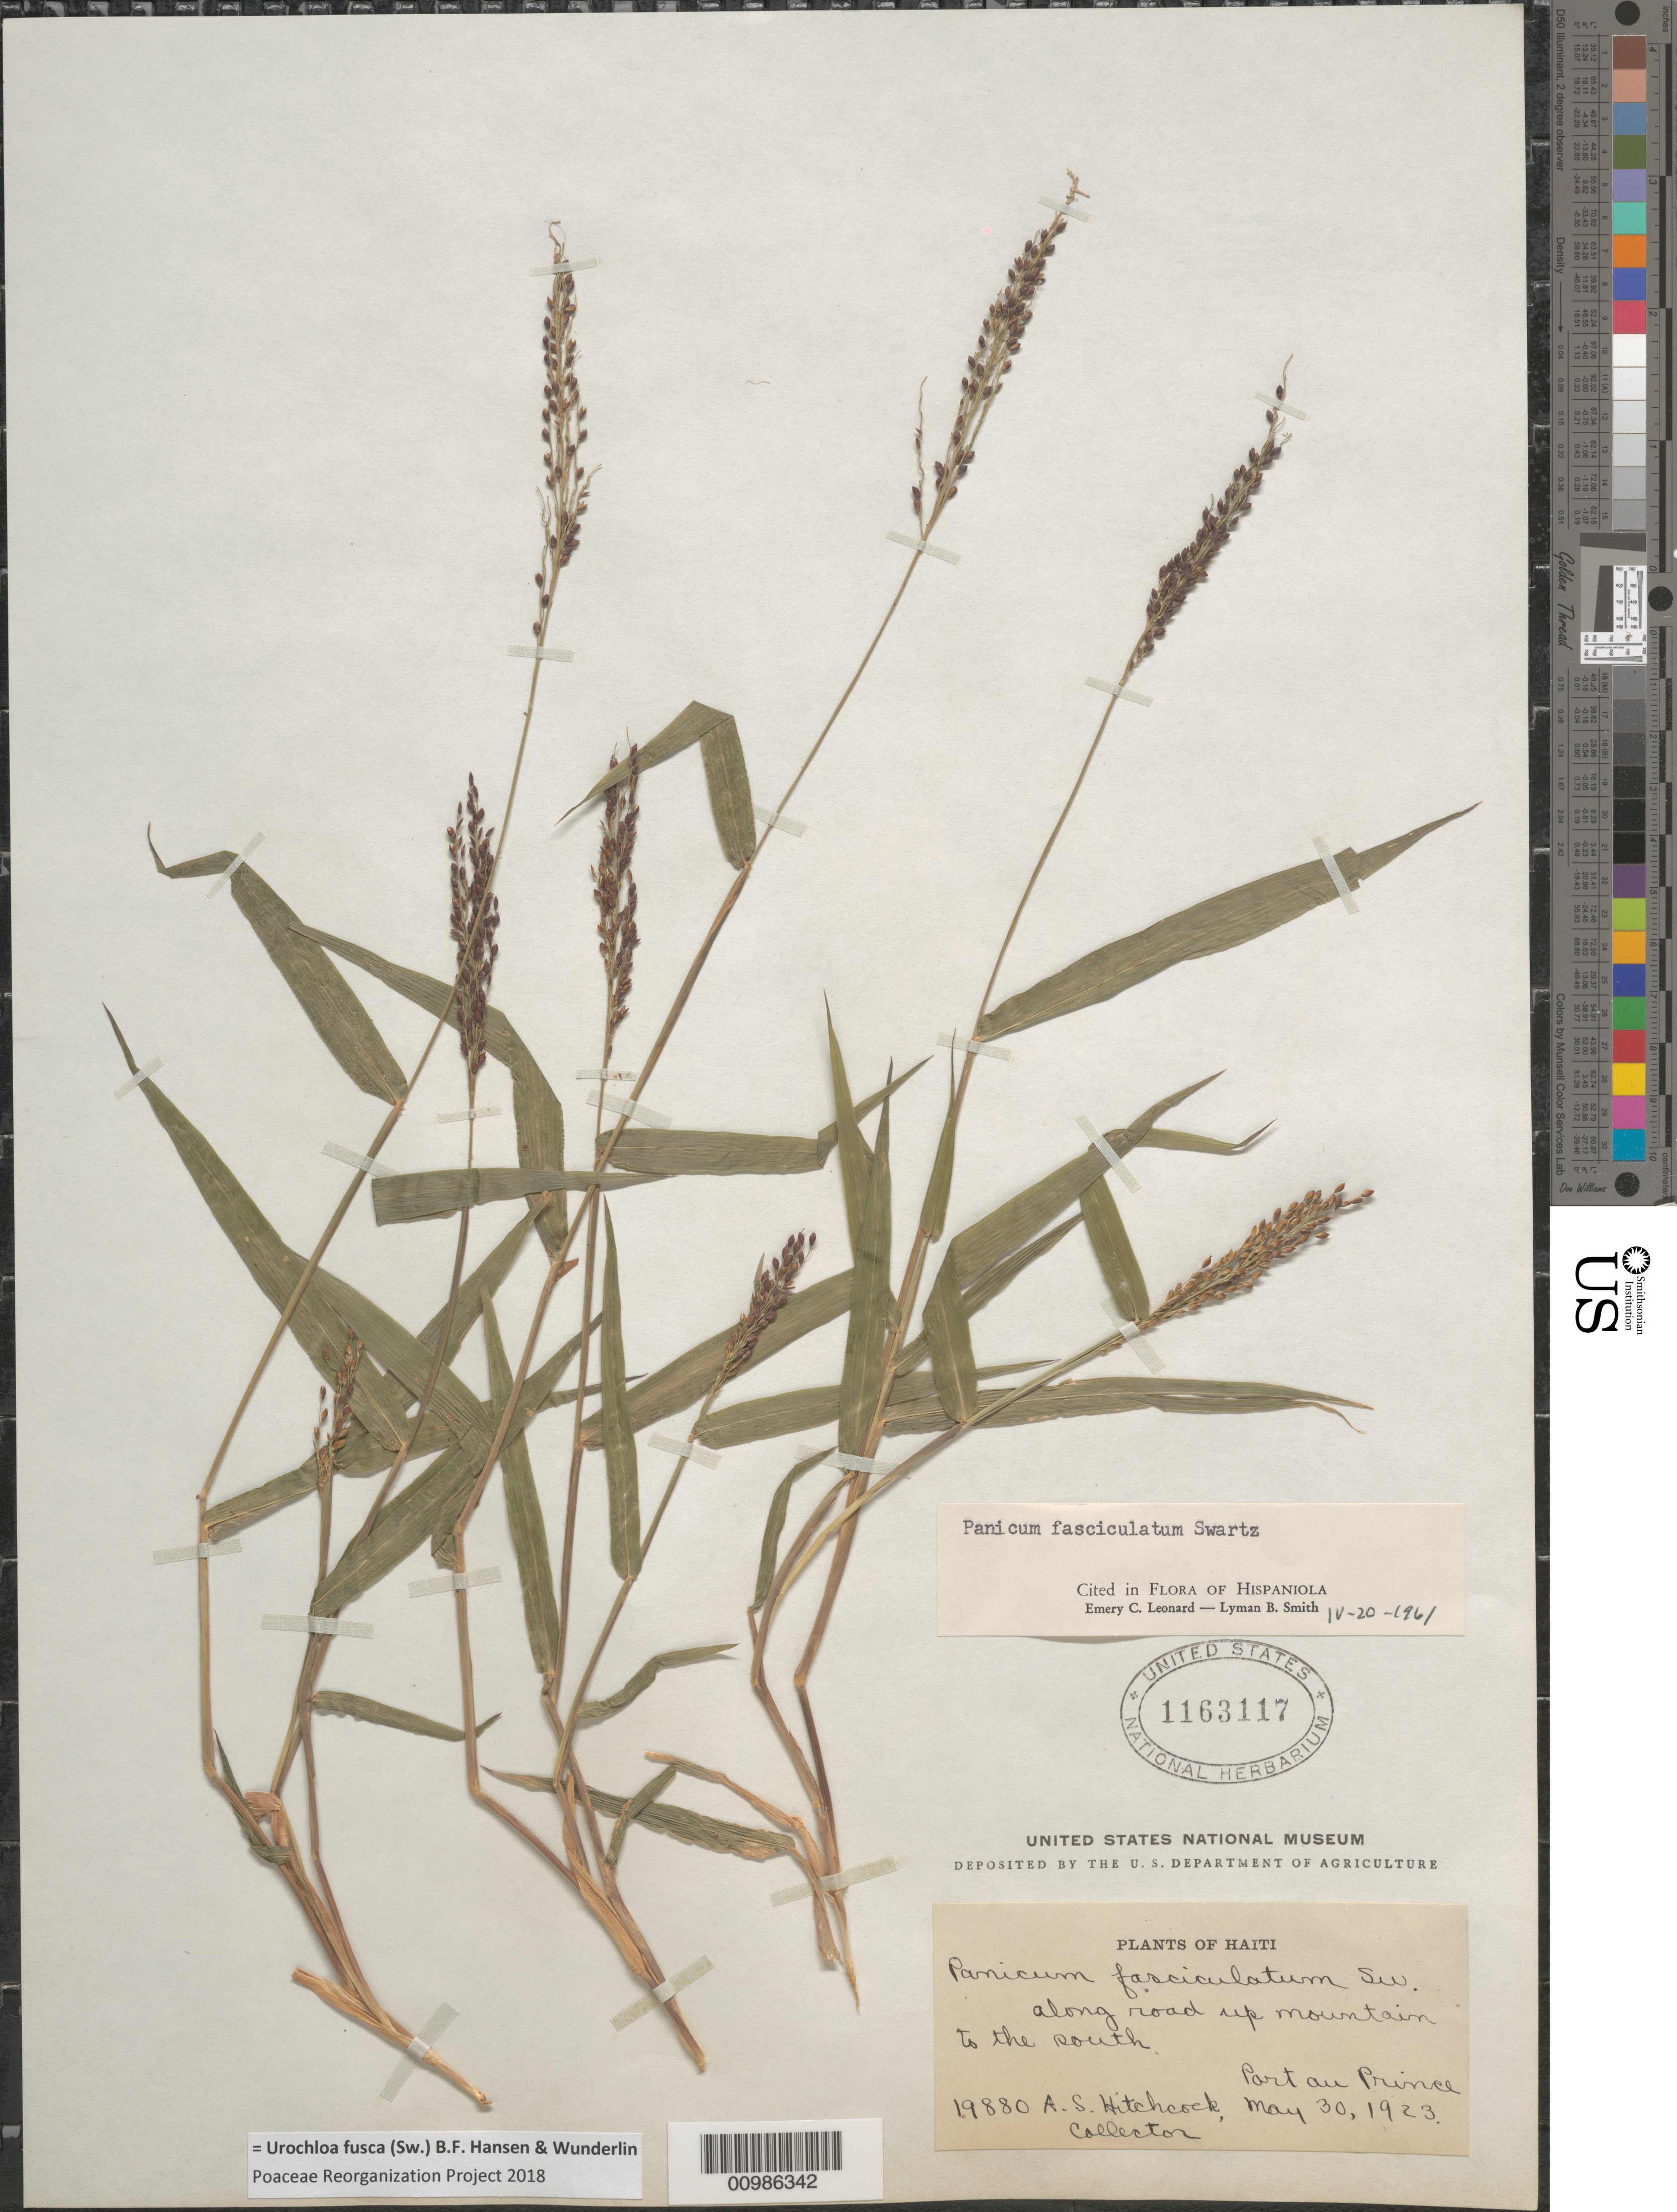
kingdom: Plantae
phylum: Tracheophyta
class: Liliopsida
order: Poales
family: Poaceae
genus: Brachiaria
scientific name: Brachiaria fasciculata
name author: (Sw.) Parodi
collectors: A. S. Hitchcock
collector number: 19880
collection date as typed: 30 May 1923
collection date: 1923-05-30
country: Haiti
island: Hispaniola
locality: Port-au-Prince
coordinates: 0 N, 0 E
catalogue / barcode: US 1163117